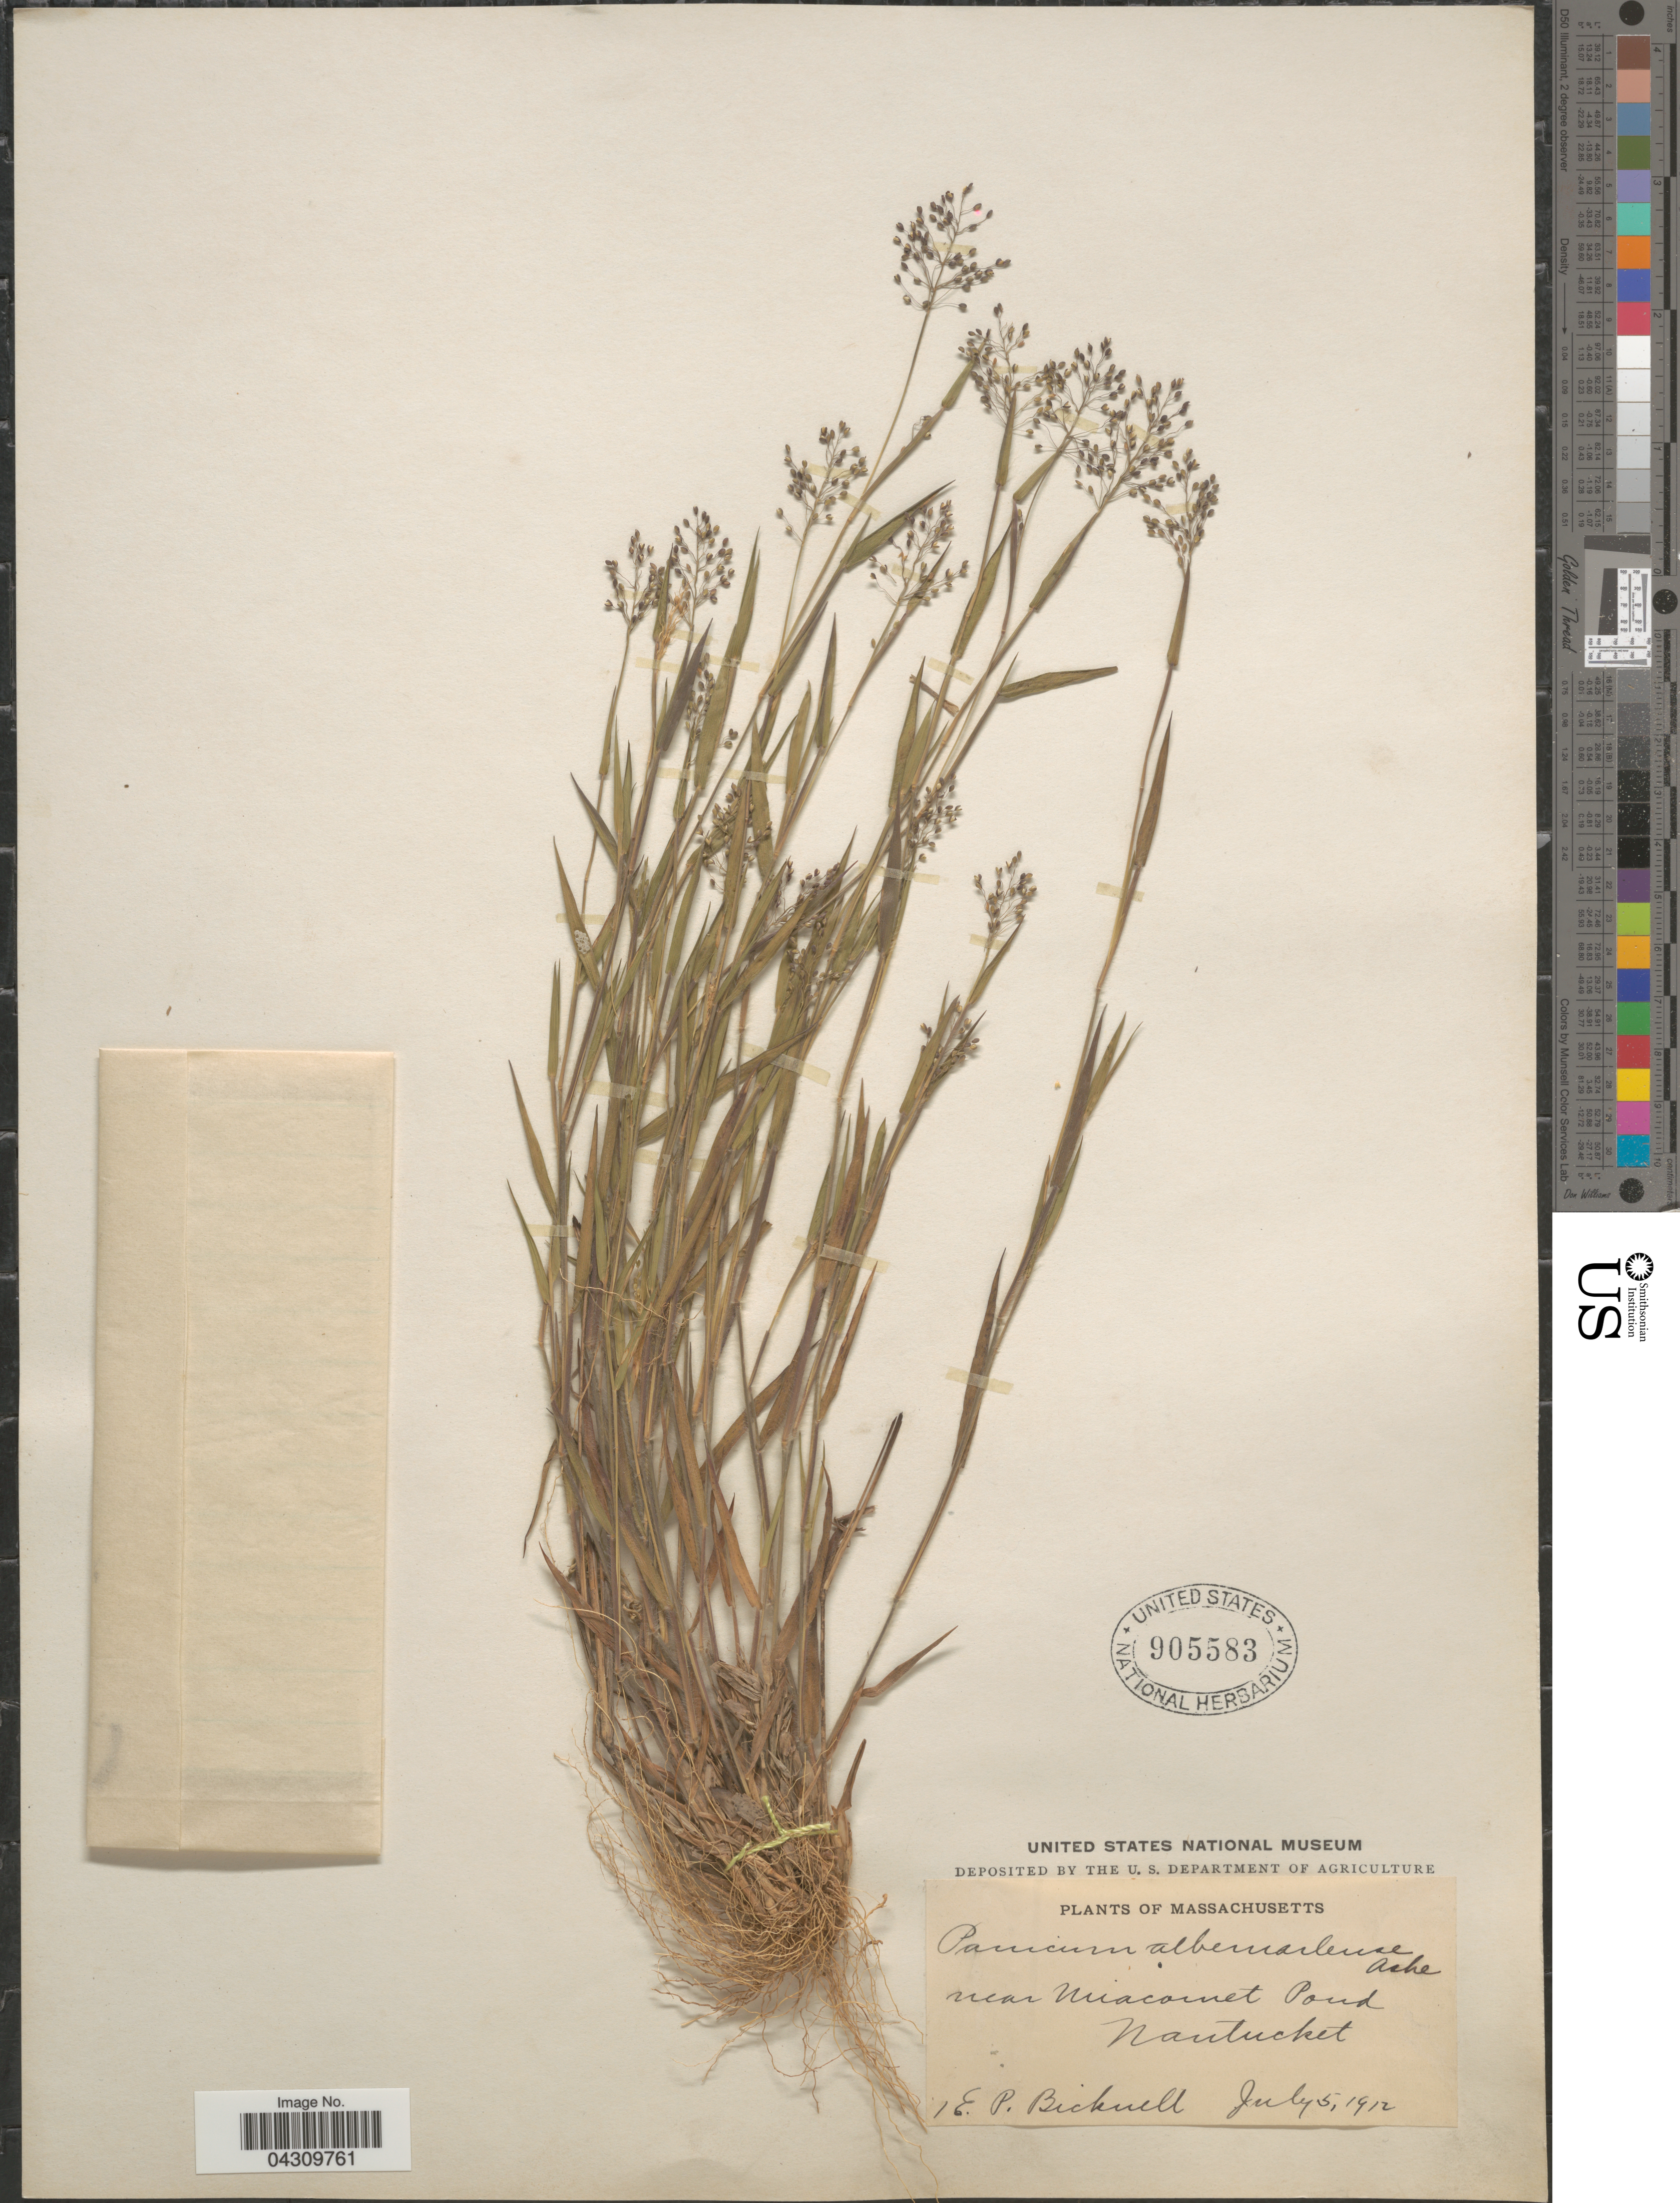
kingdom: Plantae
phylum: Tracheophyta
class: Liliopsida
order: Poales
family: Poaceae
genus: Dichanthelium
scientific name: Dichanthelium acuminatum var. acuminatum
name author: (Sw.) Gould & C.A. Clark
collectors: E. P. Bicknell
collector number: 1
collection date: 1912-07-05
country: United States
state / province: Massachusetts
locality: Near Miacomet Pond Nantucket.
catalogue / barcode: US 905583